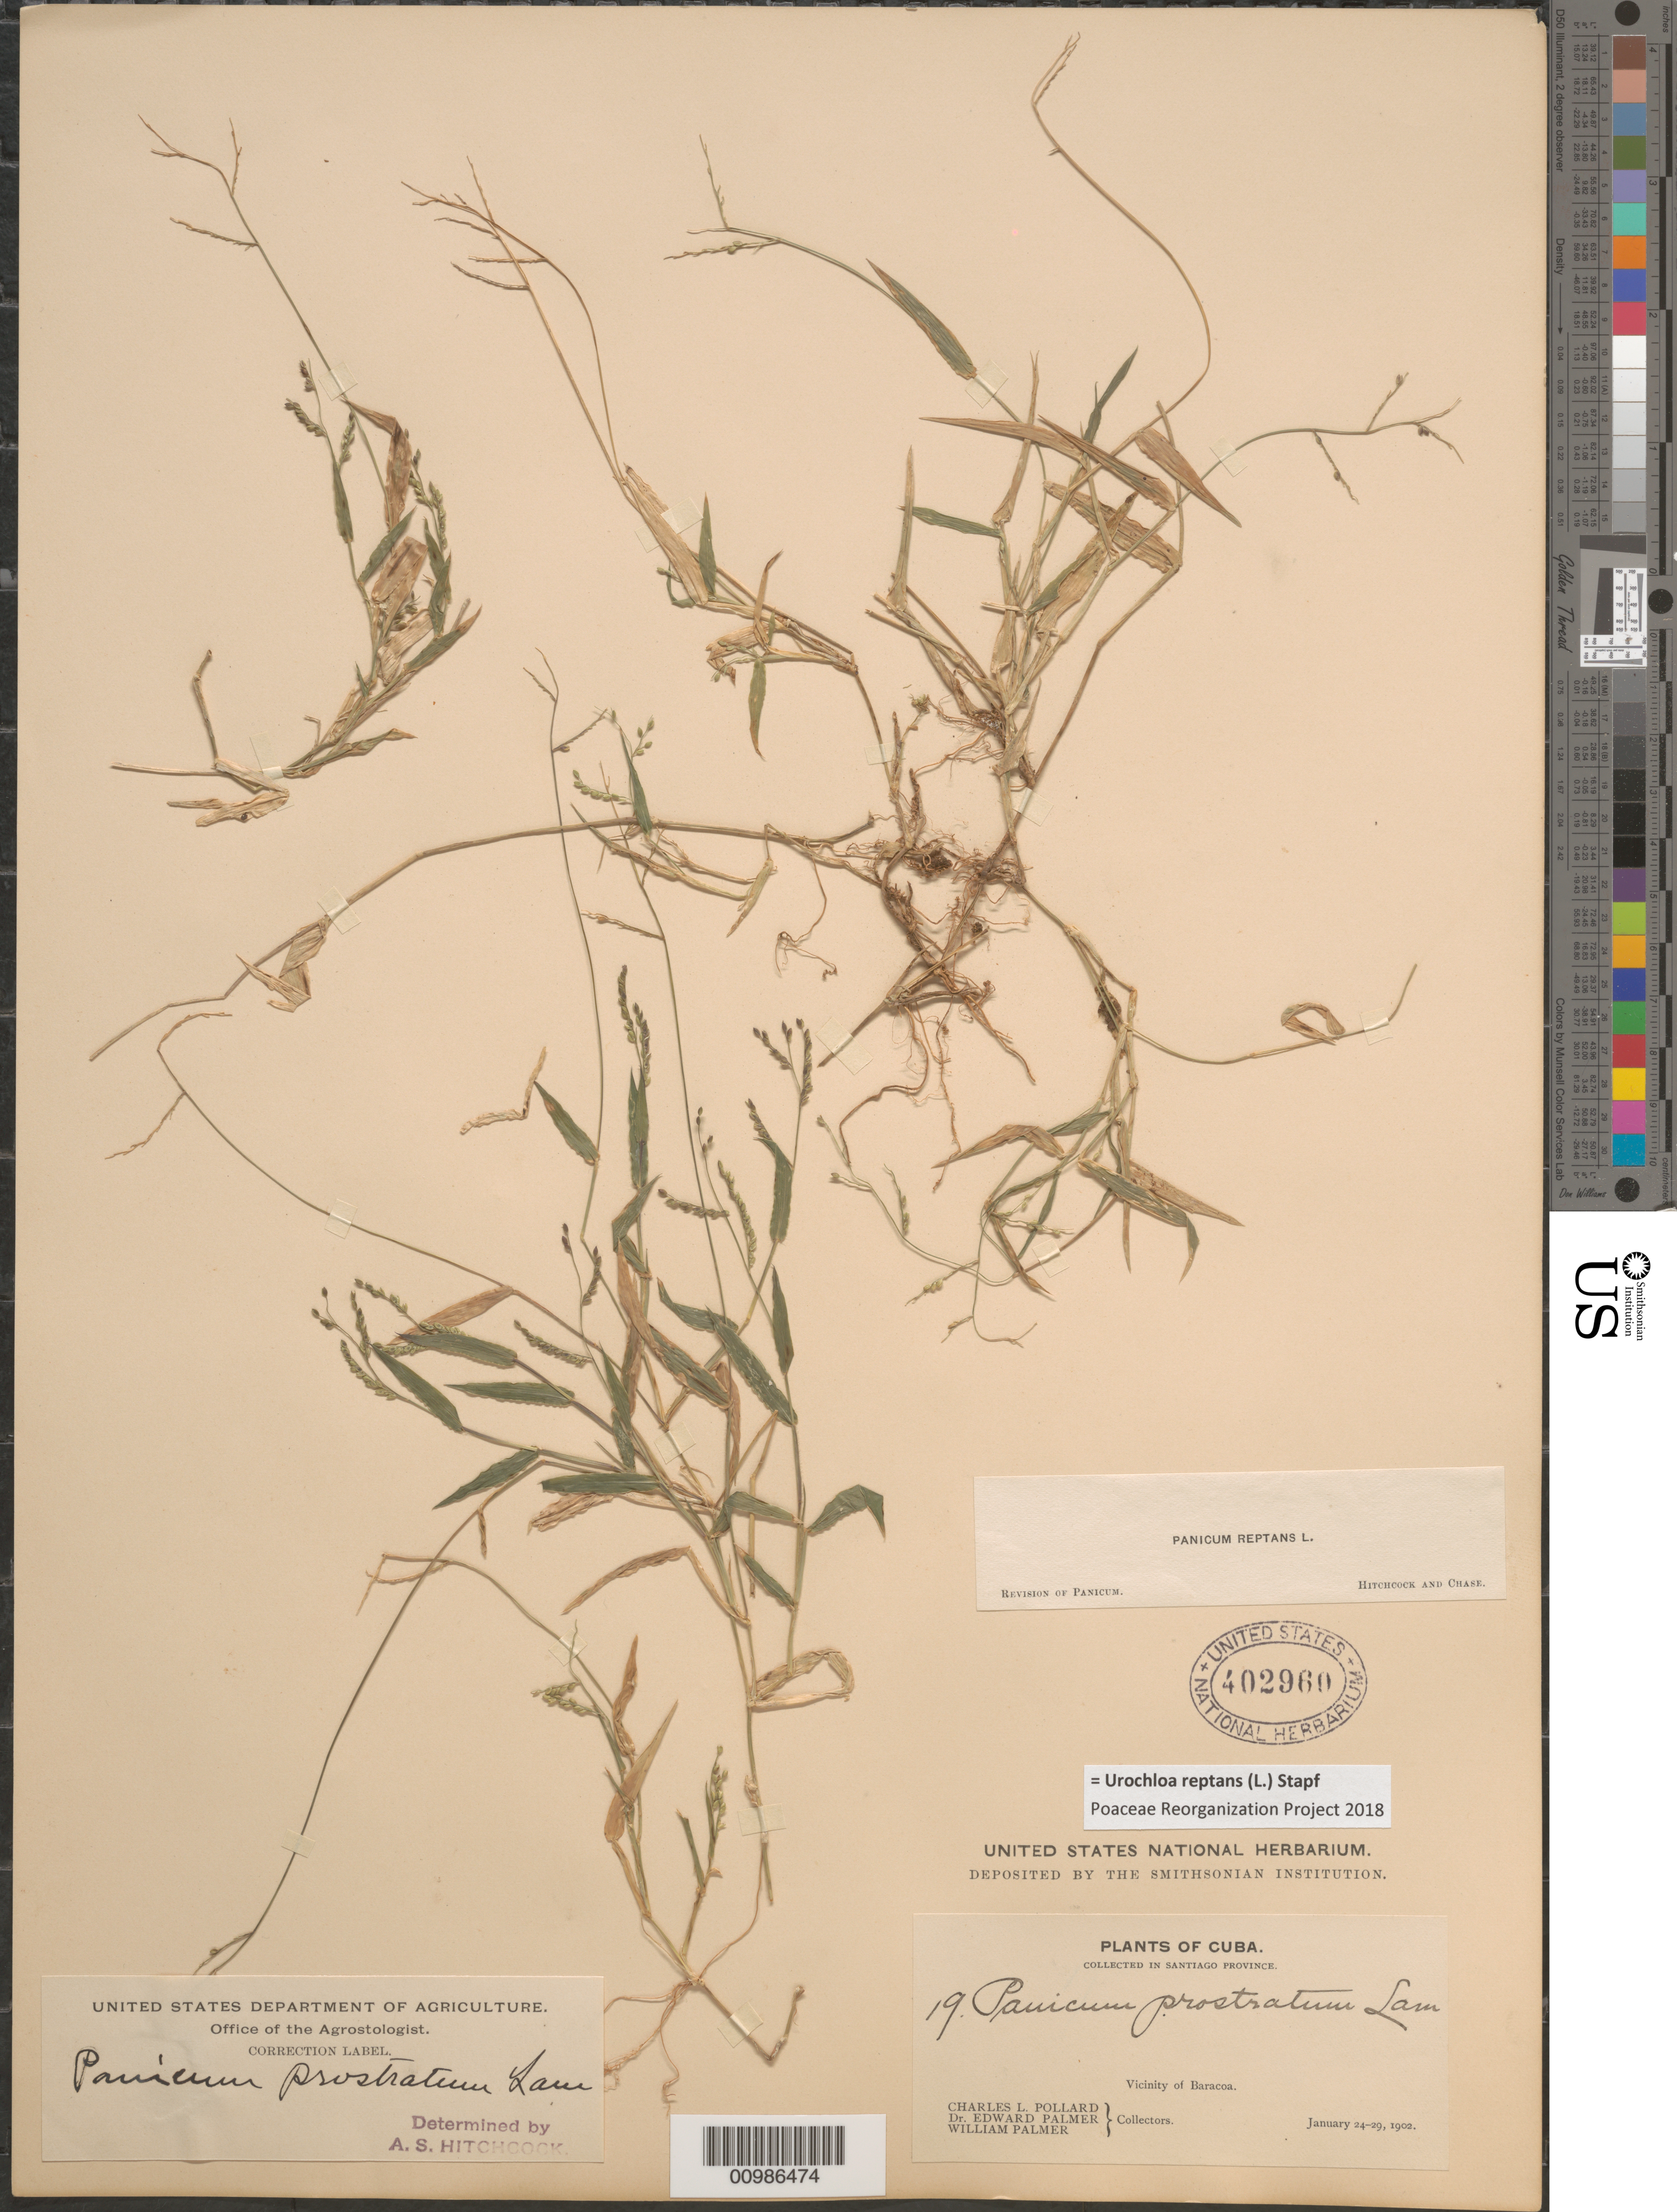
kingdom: Plantae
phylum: Tracheophyta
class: Liliopsida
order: Poales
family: Poaceae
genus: Brachiaria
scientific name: Brachiaria reptans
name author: (L.) C.E. Hubb. & C.A. Gardner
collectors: C. L. Pollard, E. Palmer & W. Palmer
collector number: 19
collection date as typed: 24 Jan 1902 to29 Jan 1902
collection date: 1902-01-24/1902-01-29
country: Cuba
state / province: Guantánamo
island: Cuba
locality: Baracoa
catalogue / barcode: US 402960